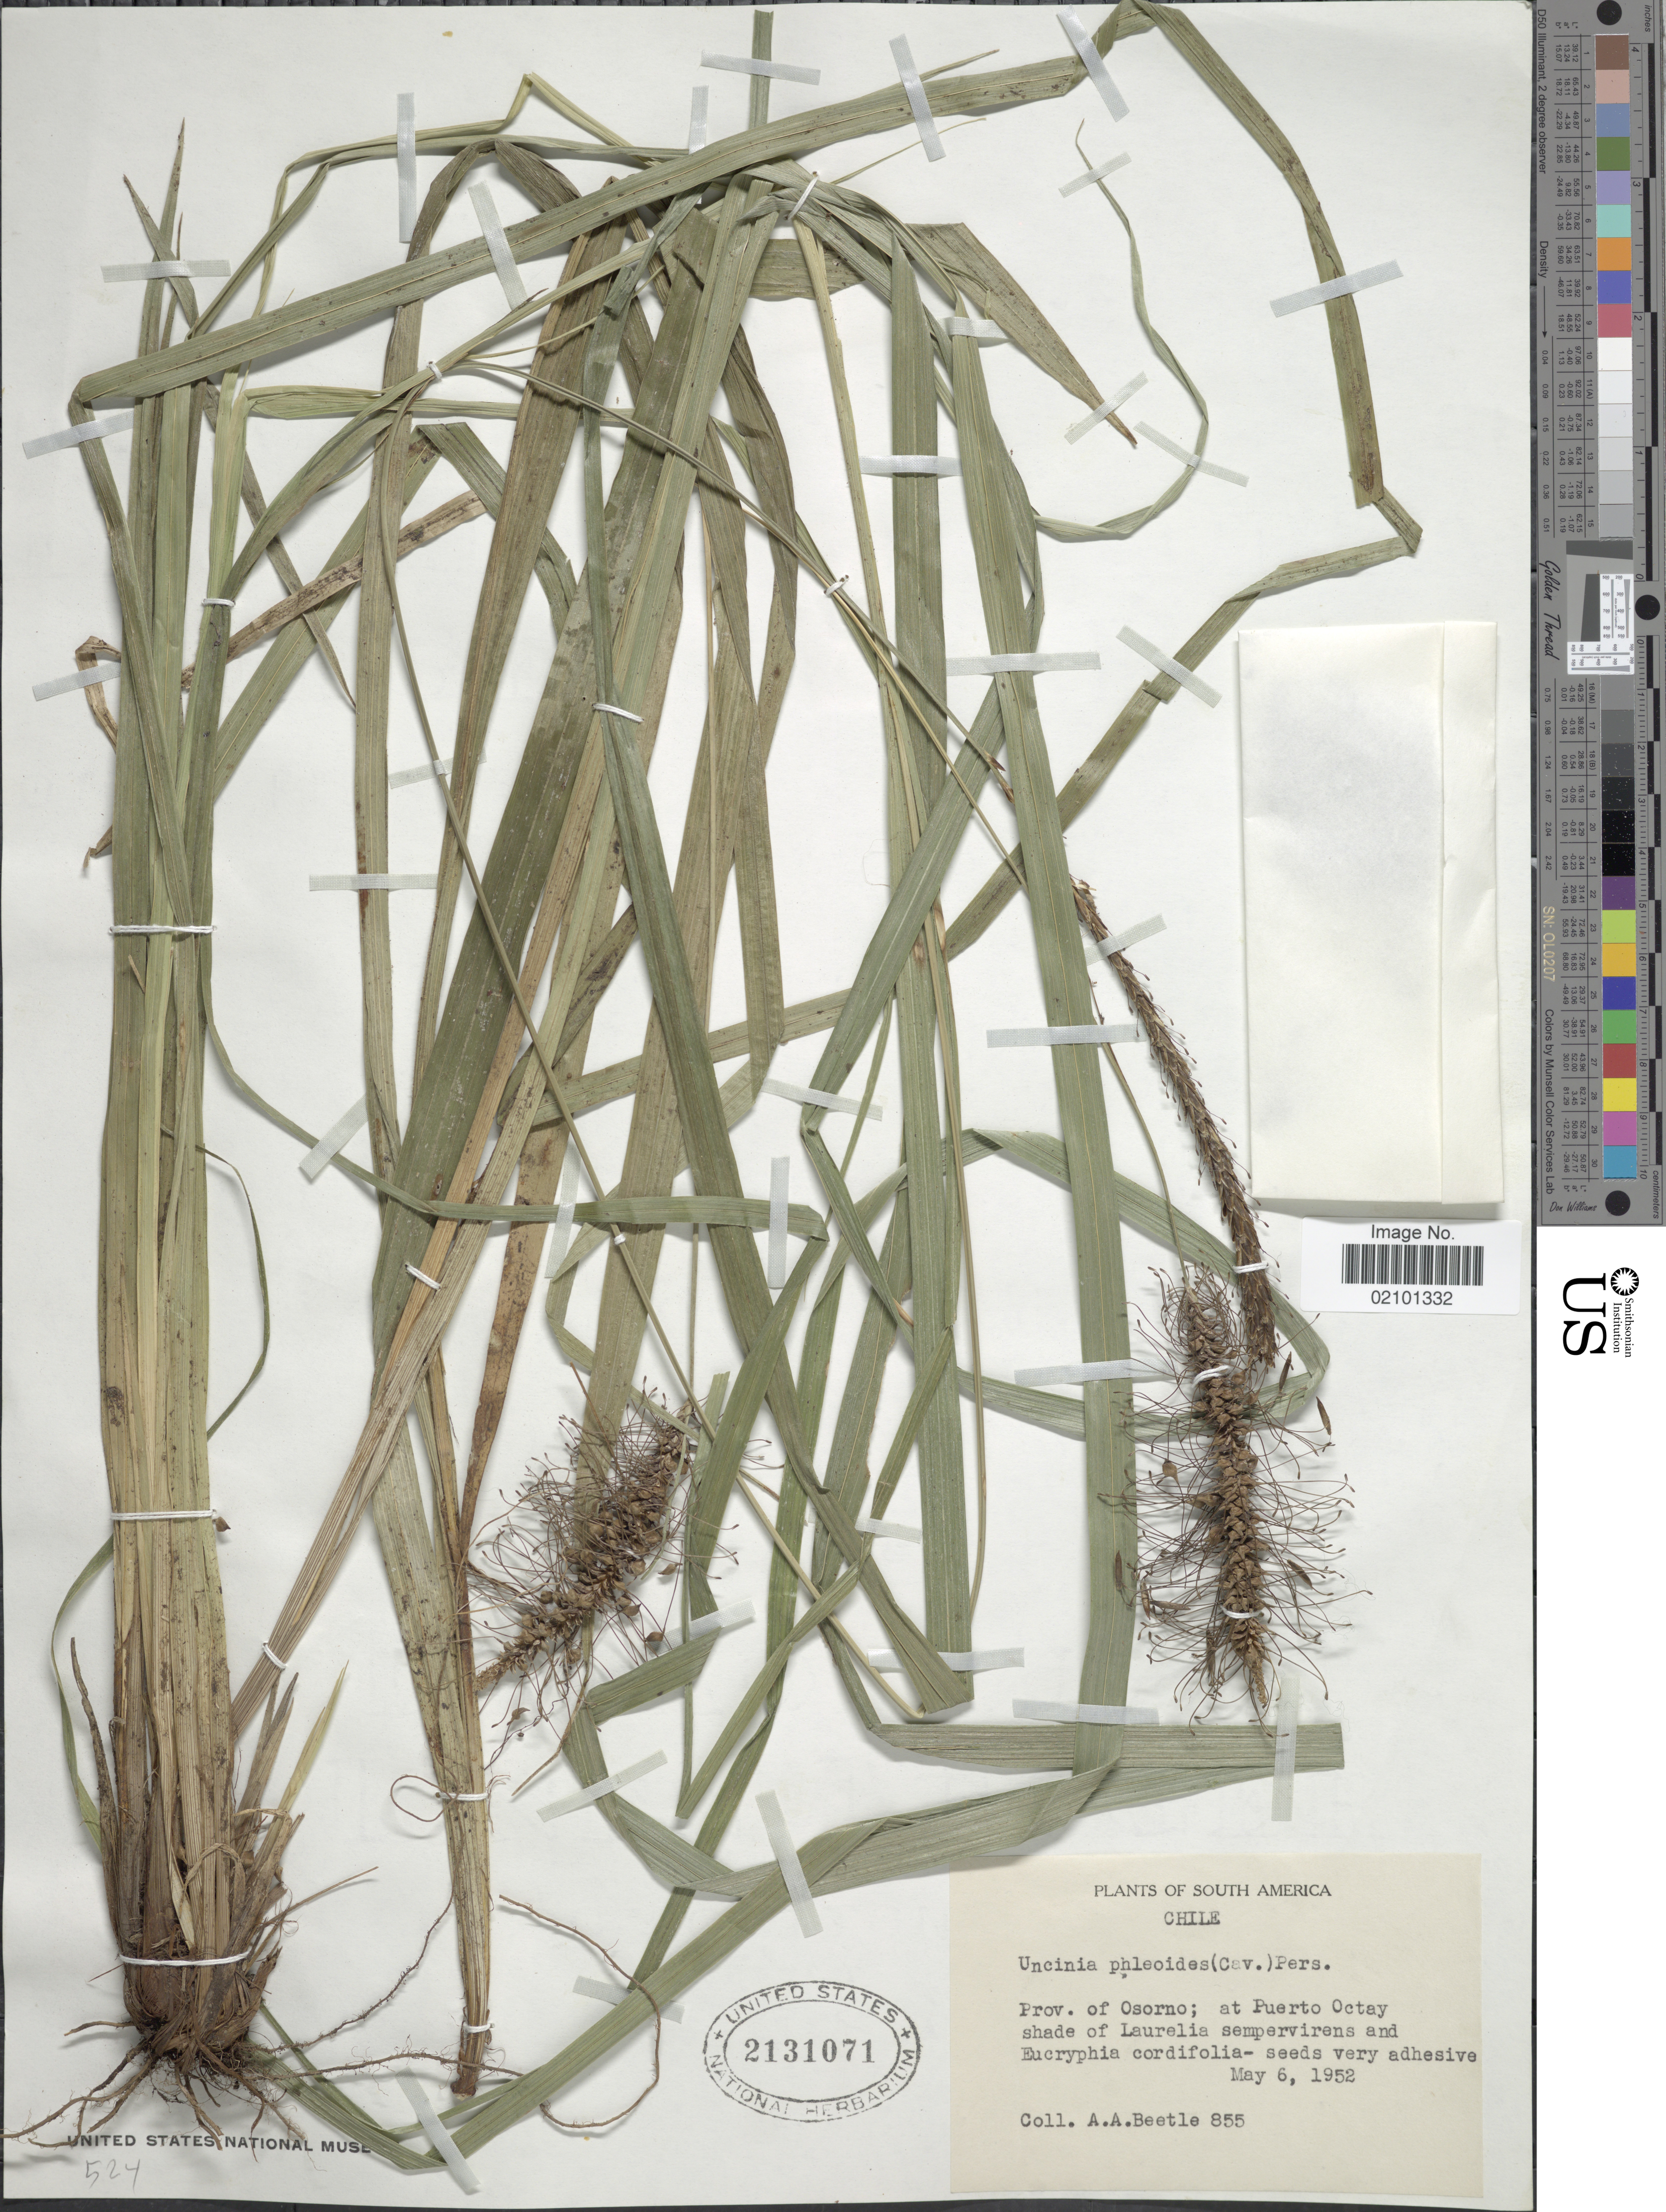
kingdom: Plantae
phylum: Tracheophyta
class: Liliopsida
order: Poales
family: Cyperaceae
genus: Carex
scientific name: Carex phleoides Cav. subsp. phleoides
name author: Cav.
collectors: A. A. Beetle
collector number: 855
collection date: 1952-05-06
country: Chile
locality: Prov. of Osorno: at Puerto Octay shade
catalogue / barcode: US 2131071